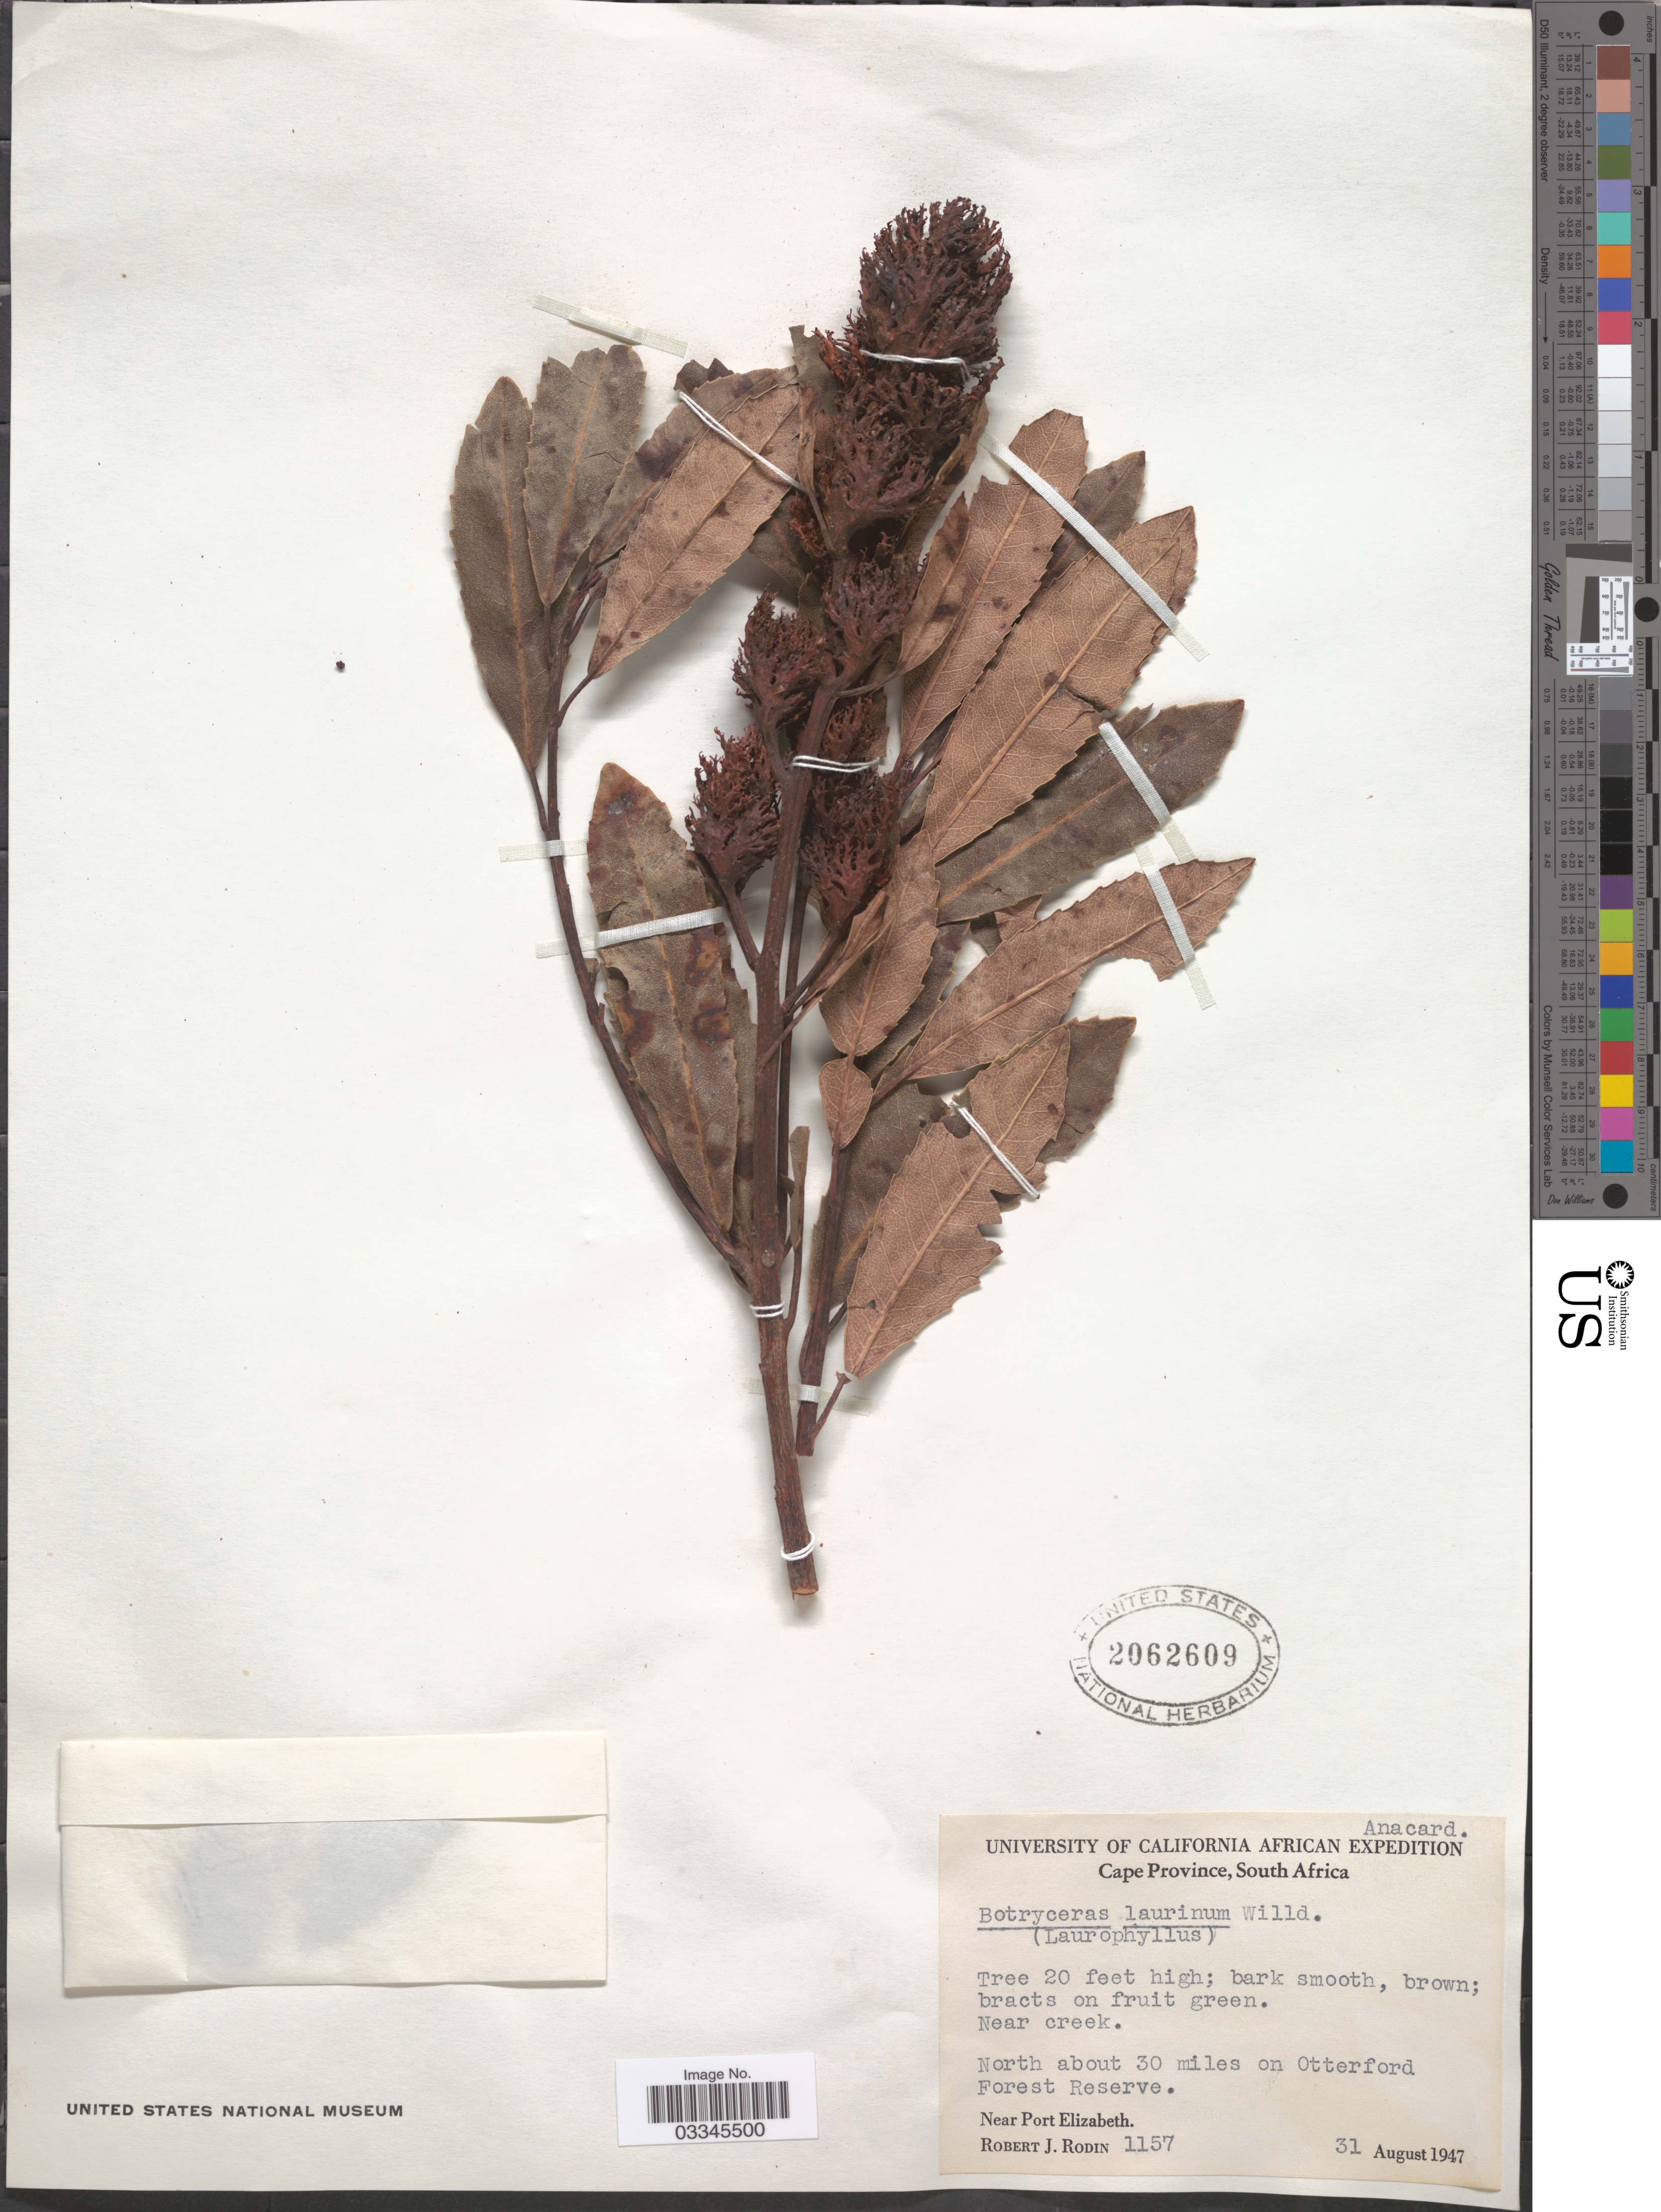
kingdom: Plantae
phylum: Tracheophyta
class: Magnoliopsida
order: Sapindales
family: Anacardiaceae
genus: Laurophyllus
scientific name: Laurophyllus capensis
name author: Thunb.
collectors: R. J. Rodin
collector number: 1157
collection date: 1947-08-31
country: South Africa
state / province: Eastern Cape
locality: Near creek. North about 30 miles on Otterford Forest Reserve. Near Port Elizabeth.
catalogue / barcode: US 2062609